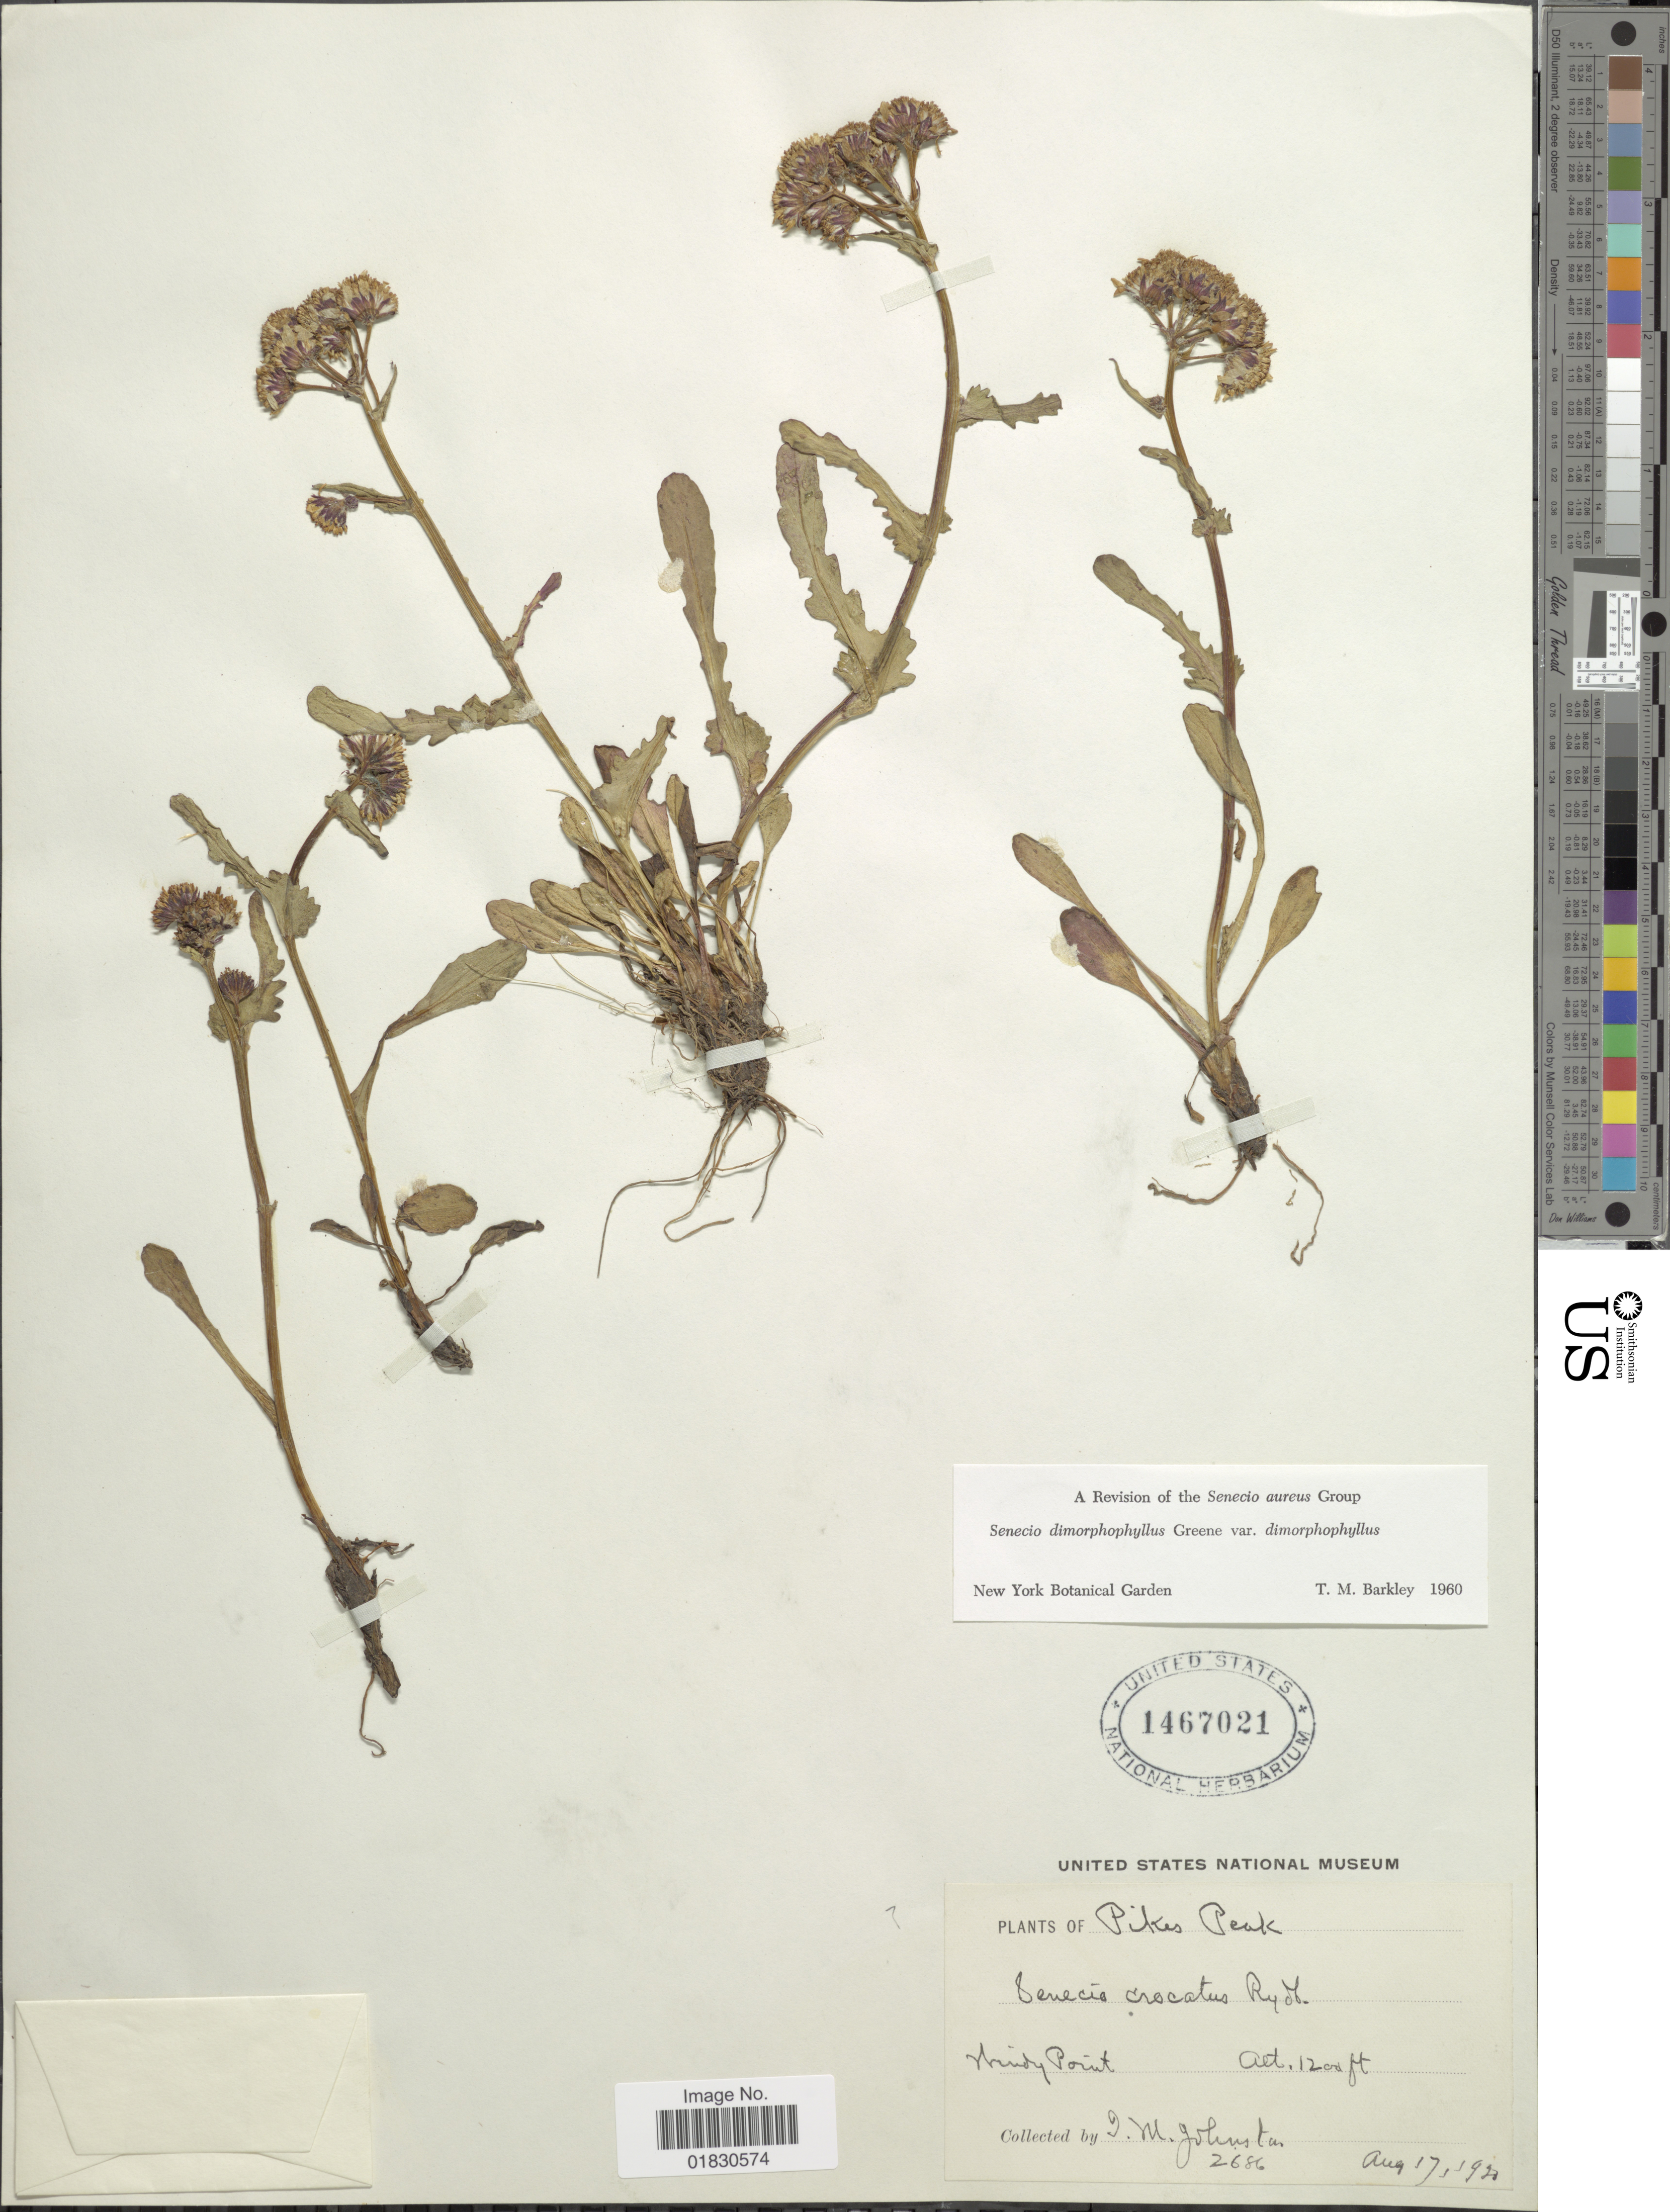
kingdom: Plantae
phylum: Tracheophyta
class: Magnoliopsida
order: Asterales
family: Asteraceae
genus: Packera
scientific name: Packera dimorphophylla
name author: (Greene) W.A. Weber & Á. Löve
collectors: I.M. Johnston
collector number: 2686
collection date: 1923-08-17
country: United States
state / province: Colorado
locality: Pikes Peak, Windy Point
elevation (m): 366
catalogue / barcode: US 1467021